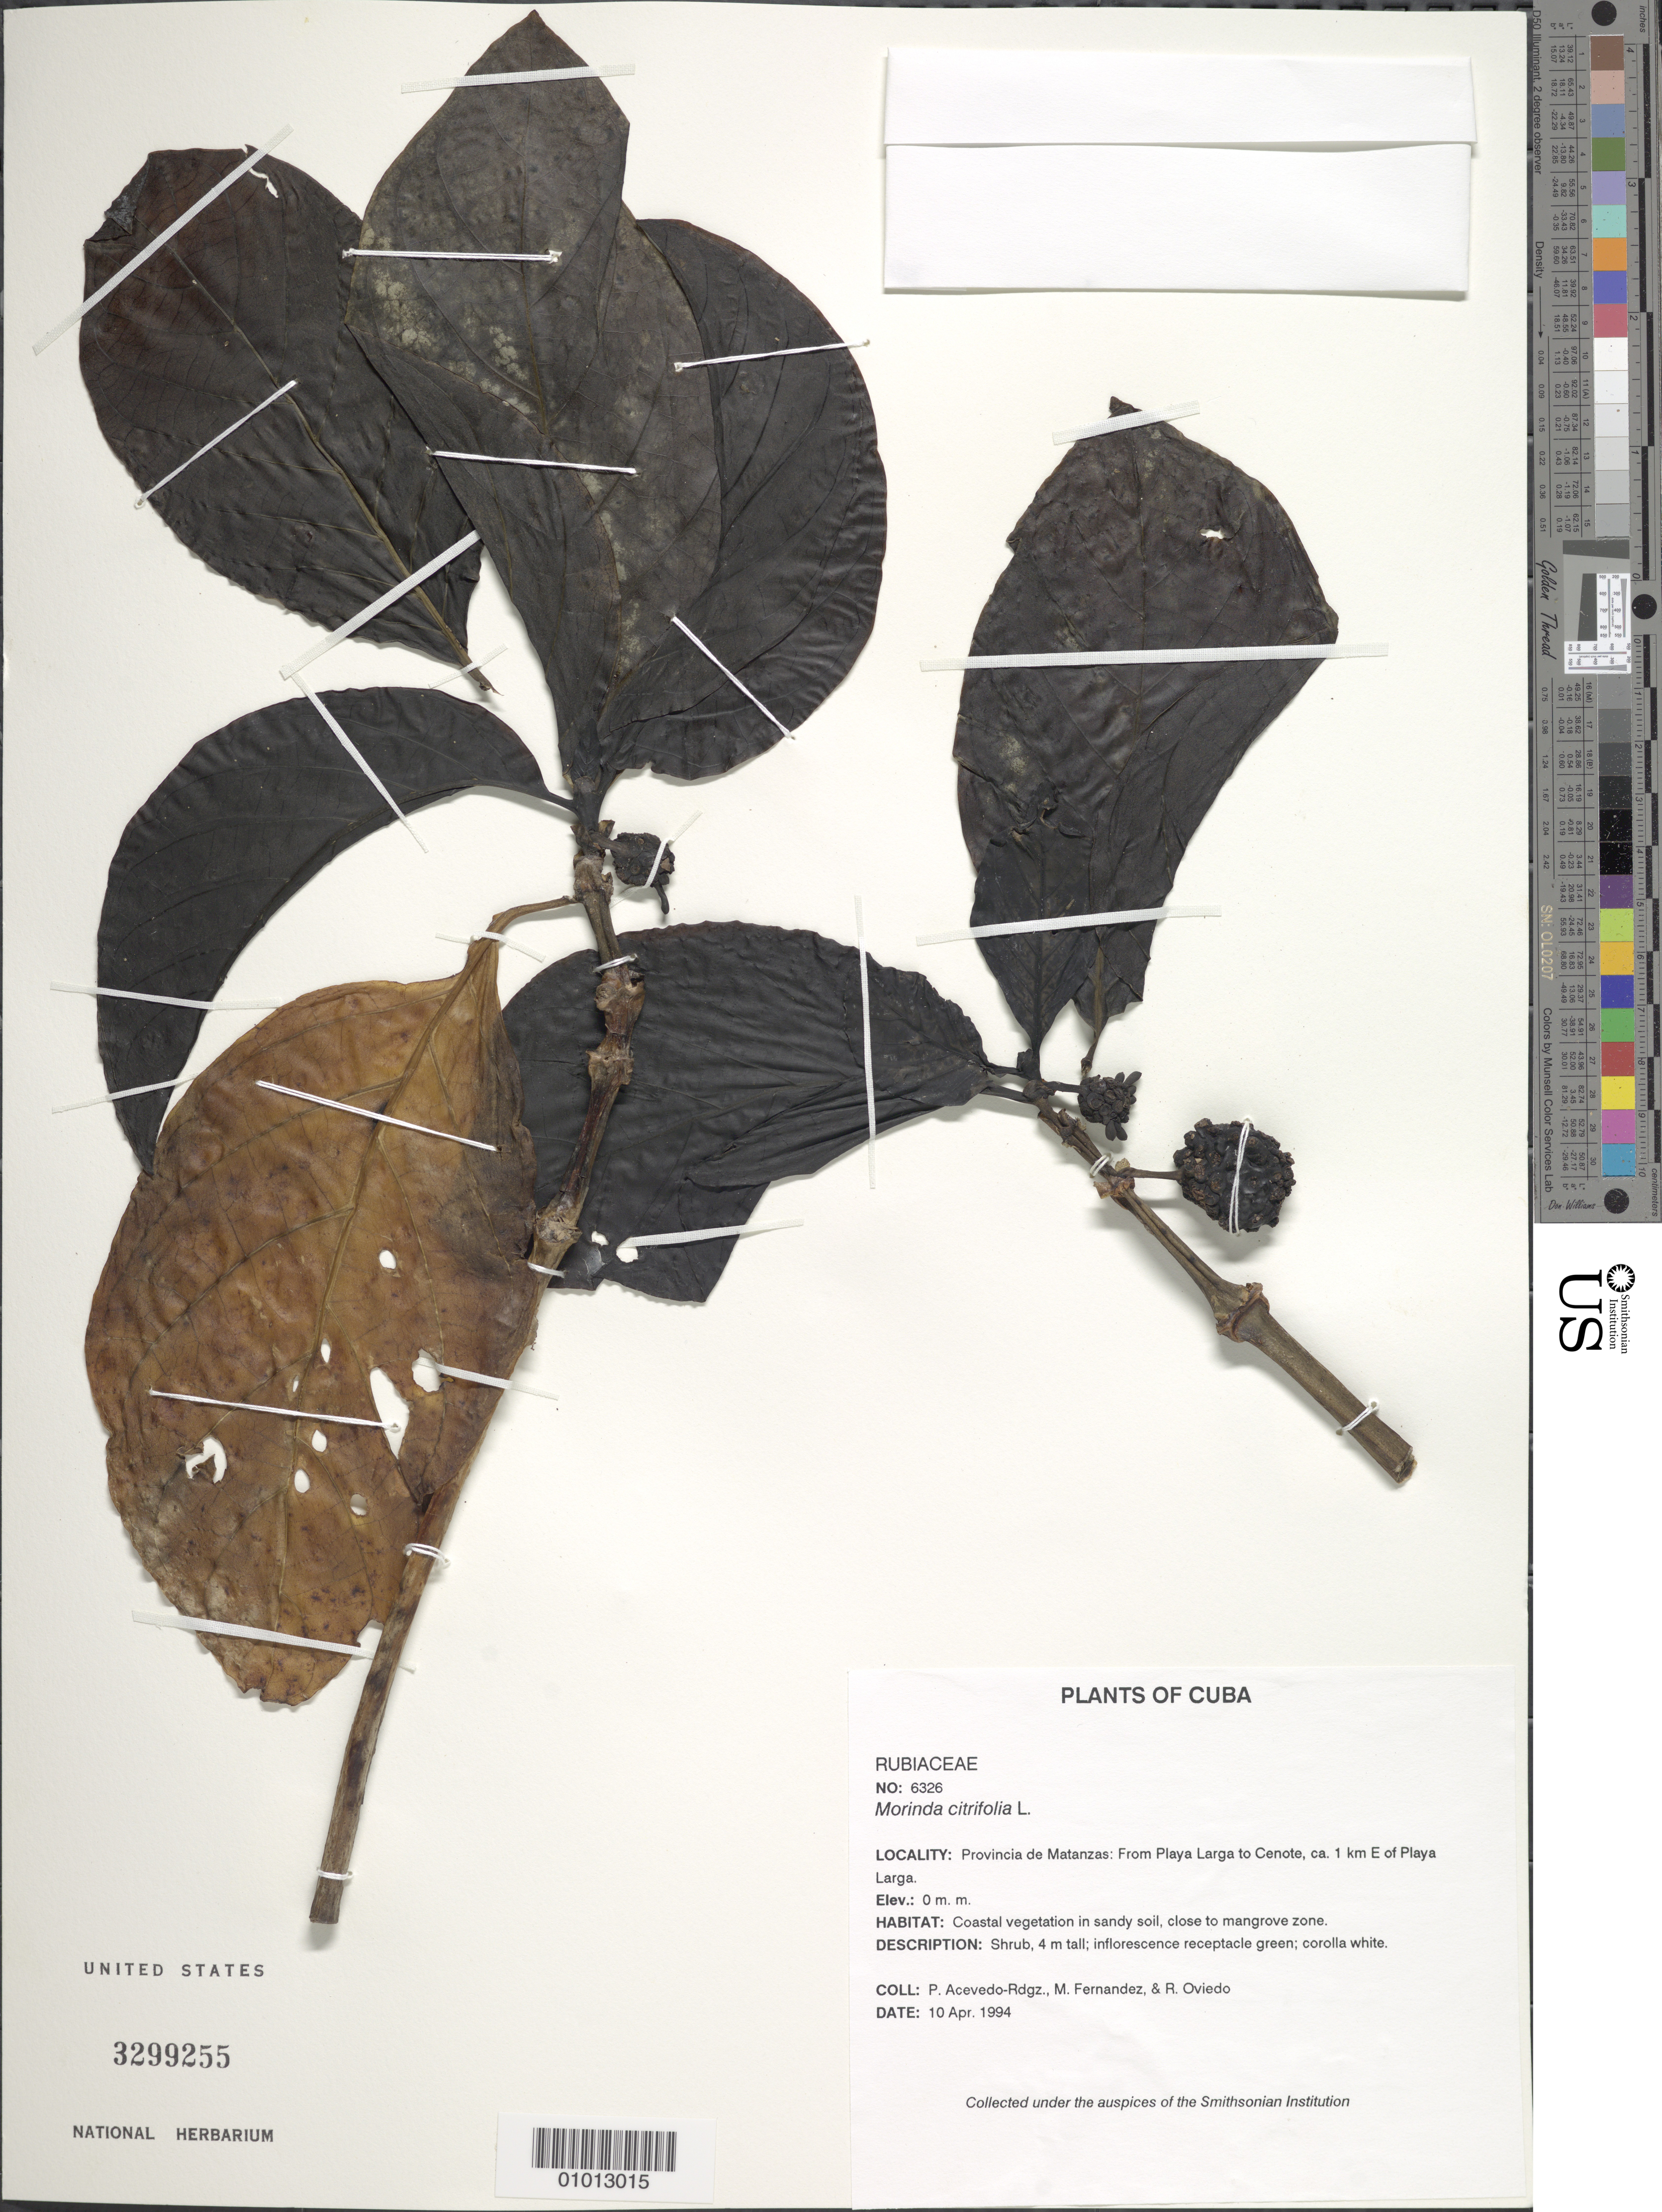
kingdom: Plantae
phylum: Tracheophyta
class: Magnoliopsida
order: Gentianales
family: Rubiaceae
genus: Morinda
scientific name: Morinda citrifolia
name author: L.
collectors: P. Acevedo-Rodr., M. Fernández & R. Oviedo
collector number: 6326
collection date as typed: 10 Apr 1994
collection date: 1994-04-10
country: Cuba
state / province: Matanzas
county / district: Municipio de Ciénaga de Zapata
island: Cuba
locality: From Playa Larga to Cenote, ca 1 km E of Playa Larga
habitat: Coastal vegetation in sandy soil, close to mangrove zone.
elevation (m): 0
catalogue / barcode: US 3299255